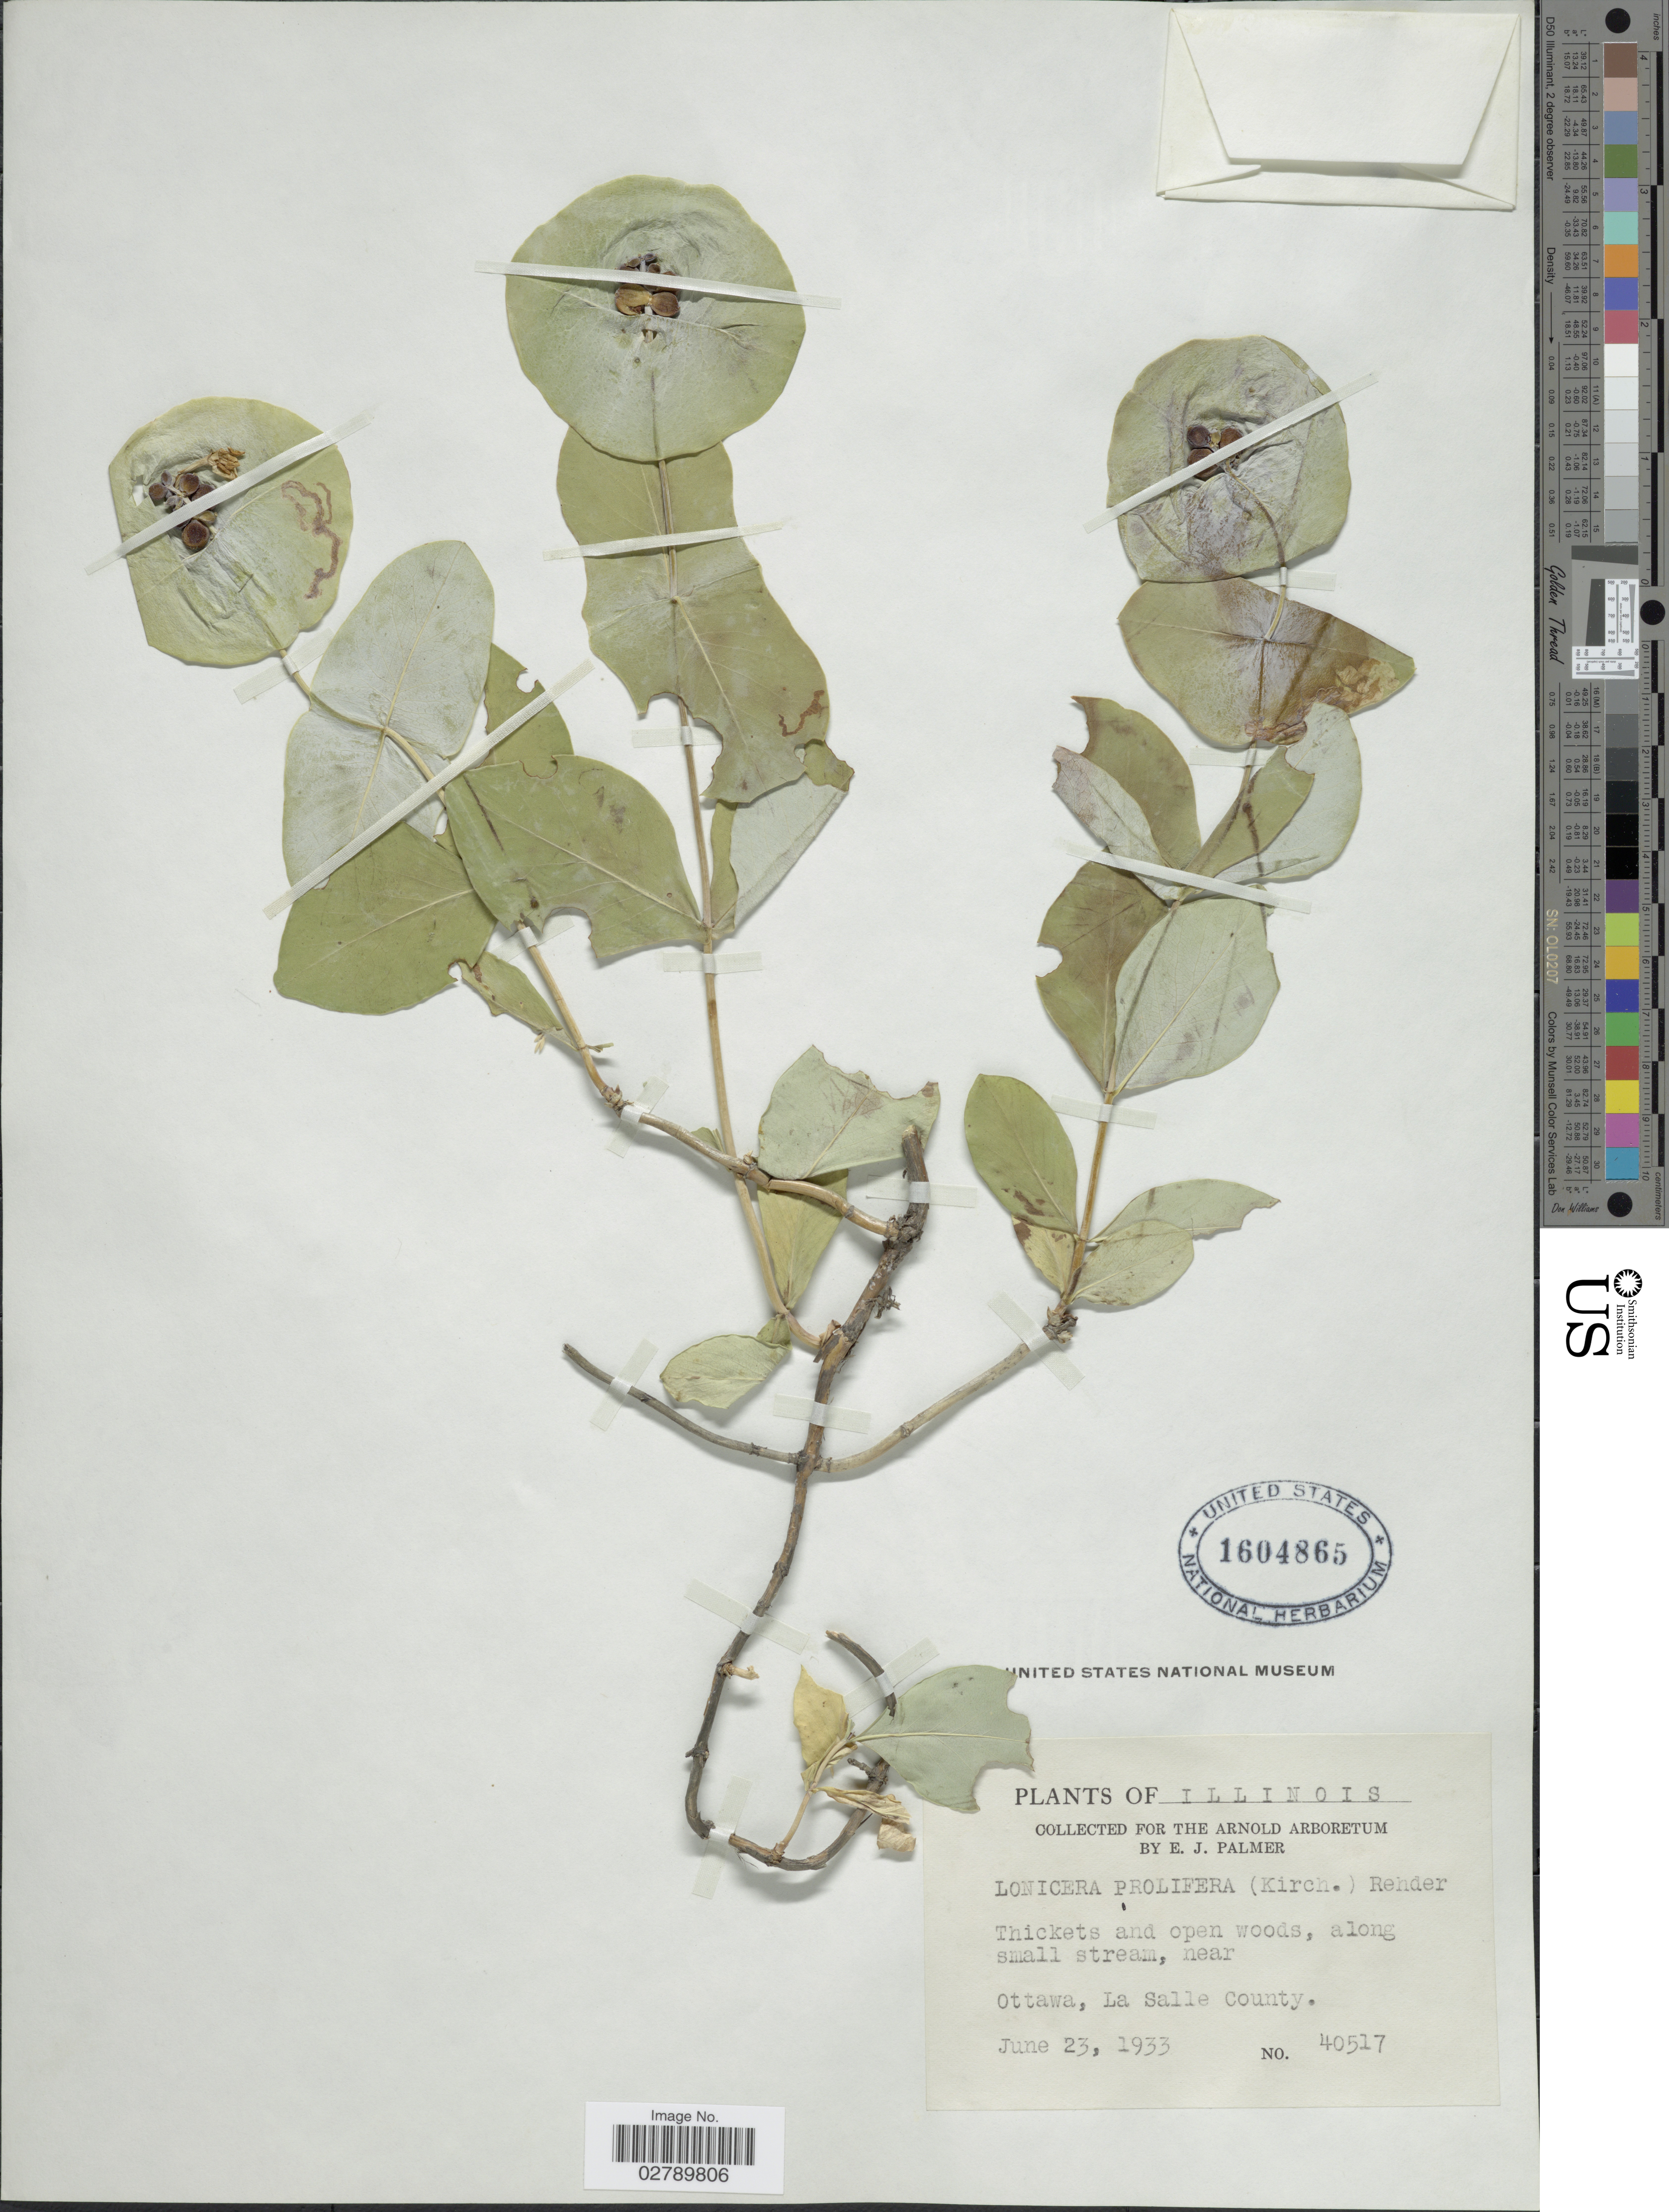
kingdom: Plantae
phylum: Tracheophyta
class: Magnoliopsida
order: Dipsacales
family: Caprifoliaceae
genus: Lonicera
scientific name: Lonicera prolifera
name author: (O. Kirchner) Booth ex Rehder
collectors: E. J. Palmer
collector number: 40517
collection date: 1933-06-23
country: United States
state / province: Illinois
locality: Thickets and open woods, along small stream, near Ottawa, La Salle County.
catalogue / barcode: US 1604865